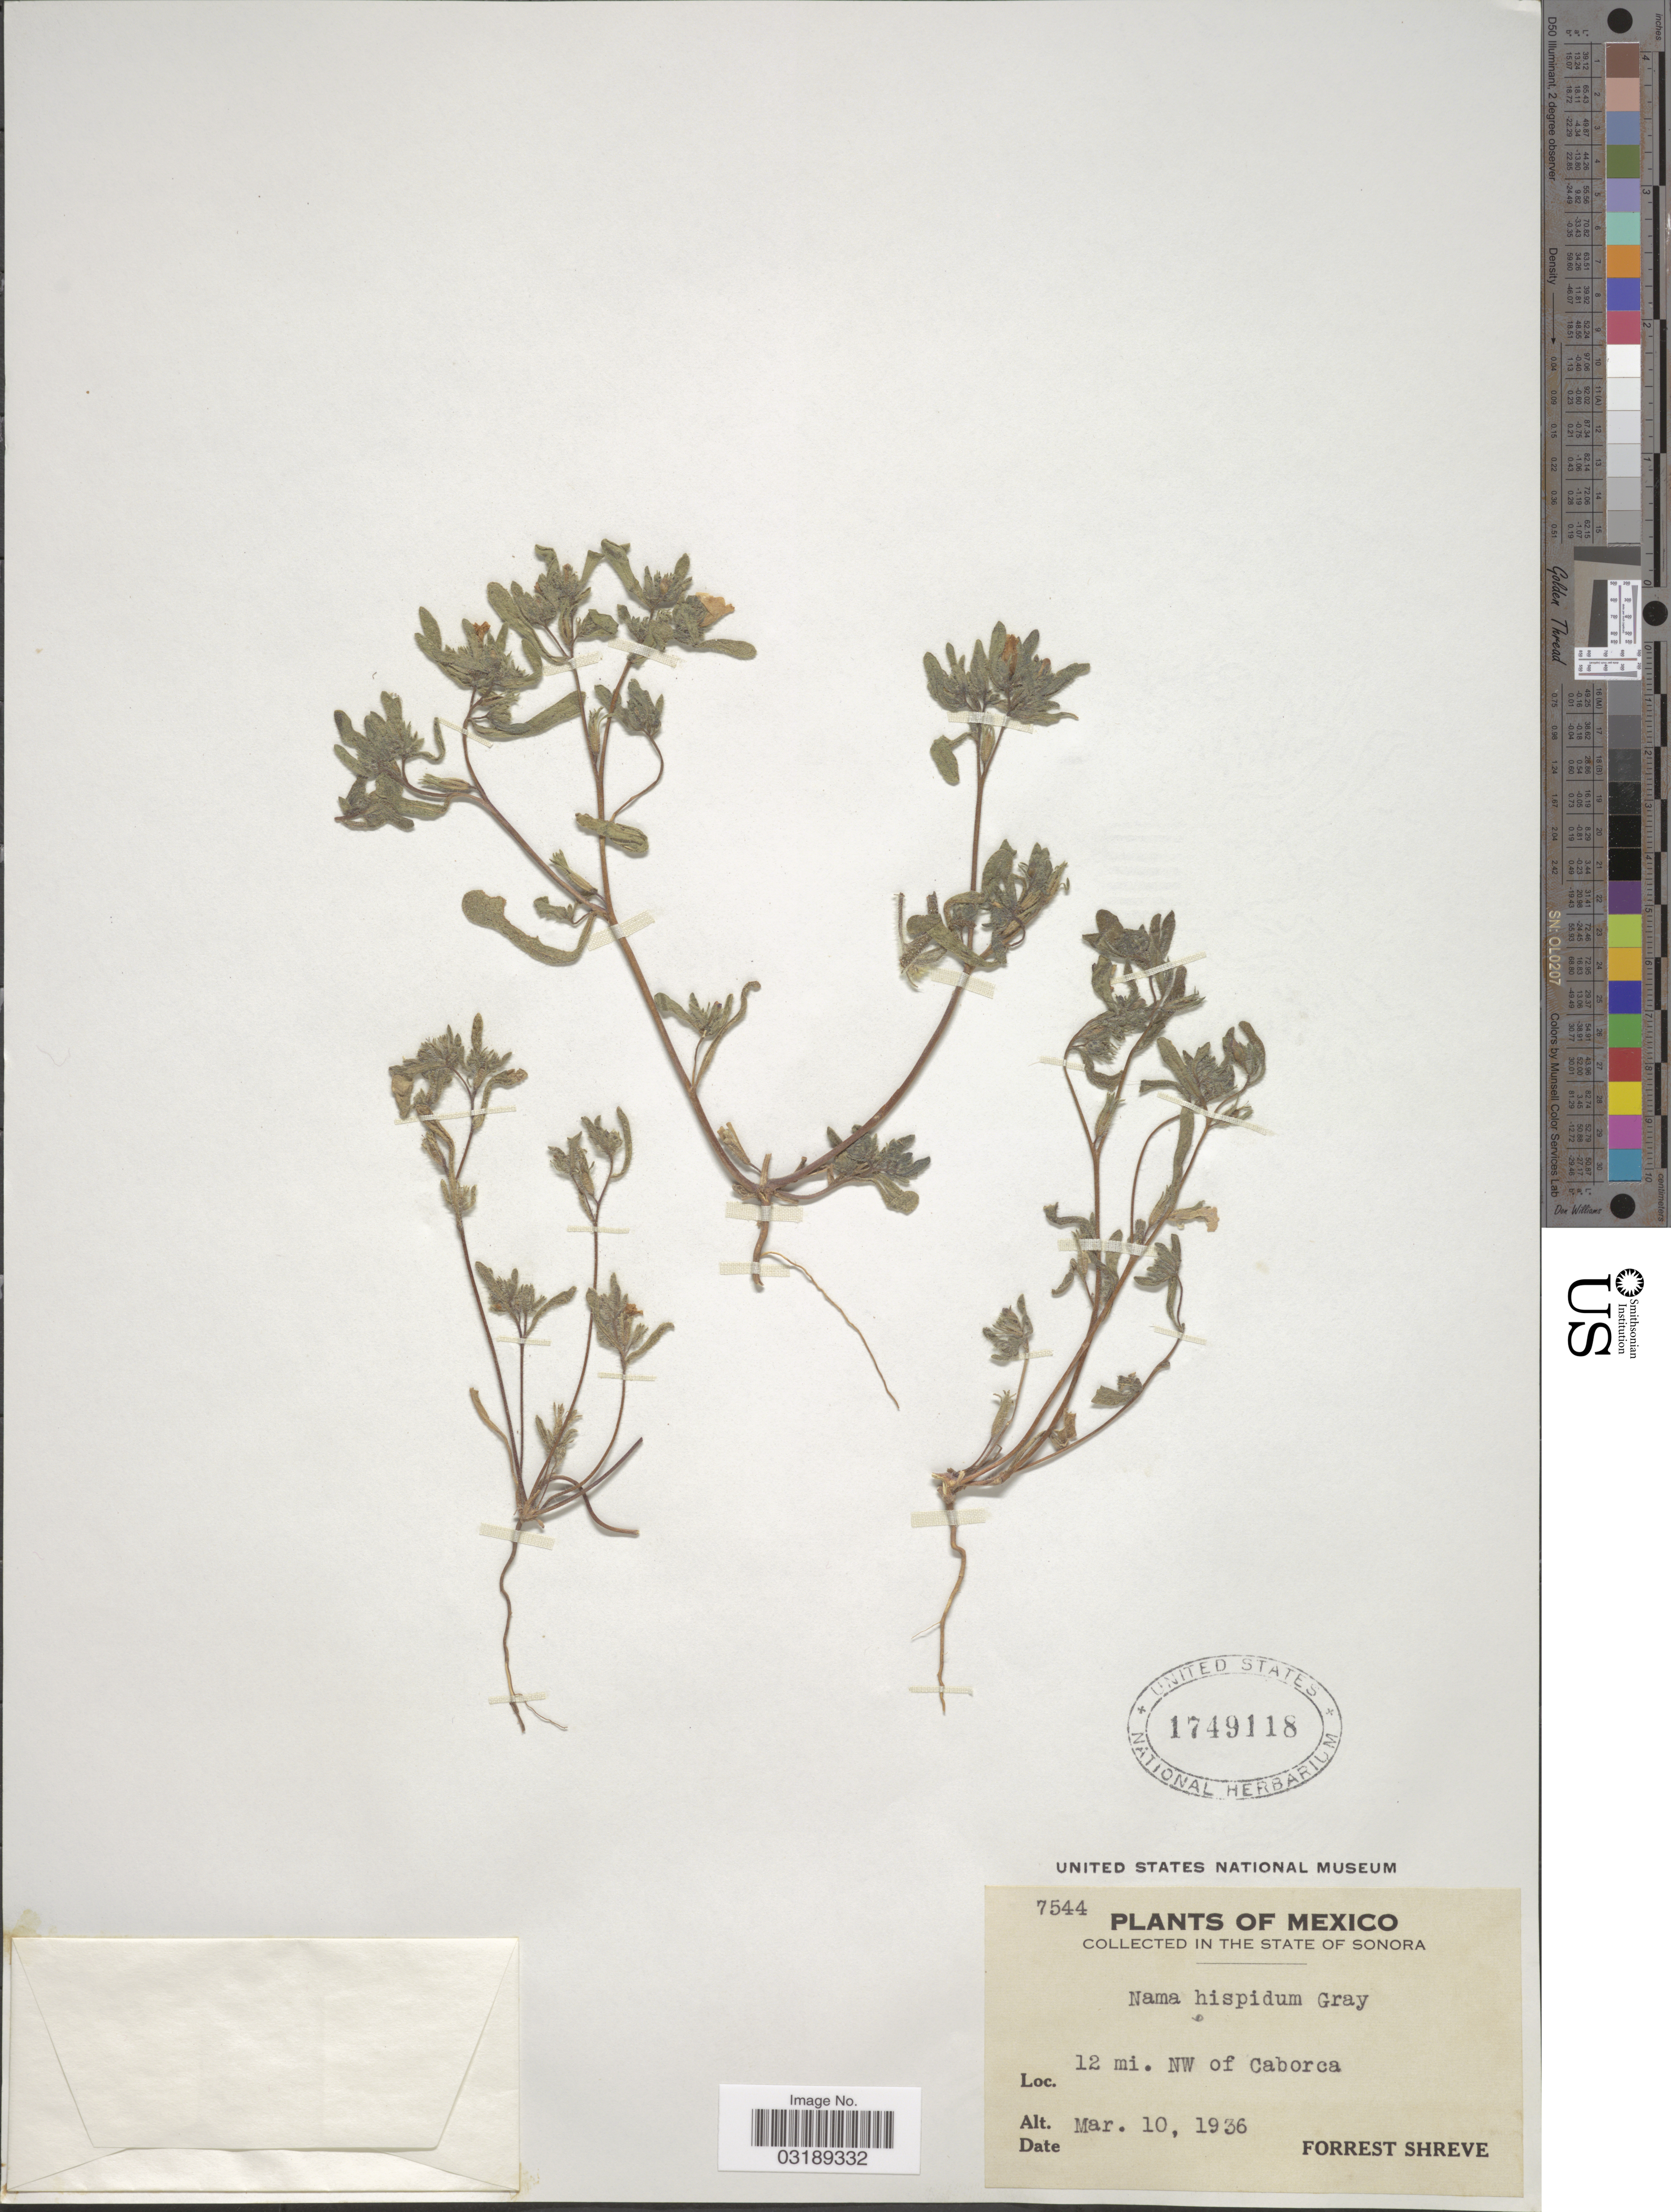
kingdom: Plantae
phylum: Tracheophyta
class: Magnoliopsida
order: Boraginales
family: Namaceae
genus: Nama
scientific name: Nama hispida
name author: A. Gray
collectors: F. Shreve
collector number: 7544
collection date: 1936-03-10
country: Mexico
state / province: Sonora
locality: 12 mi. NW of Caborca.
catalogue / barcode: US 1749118